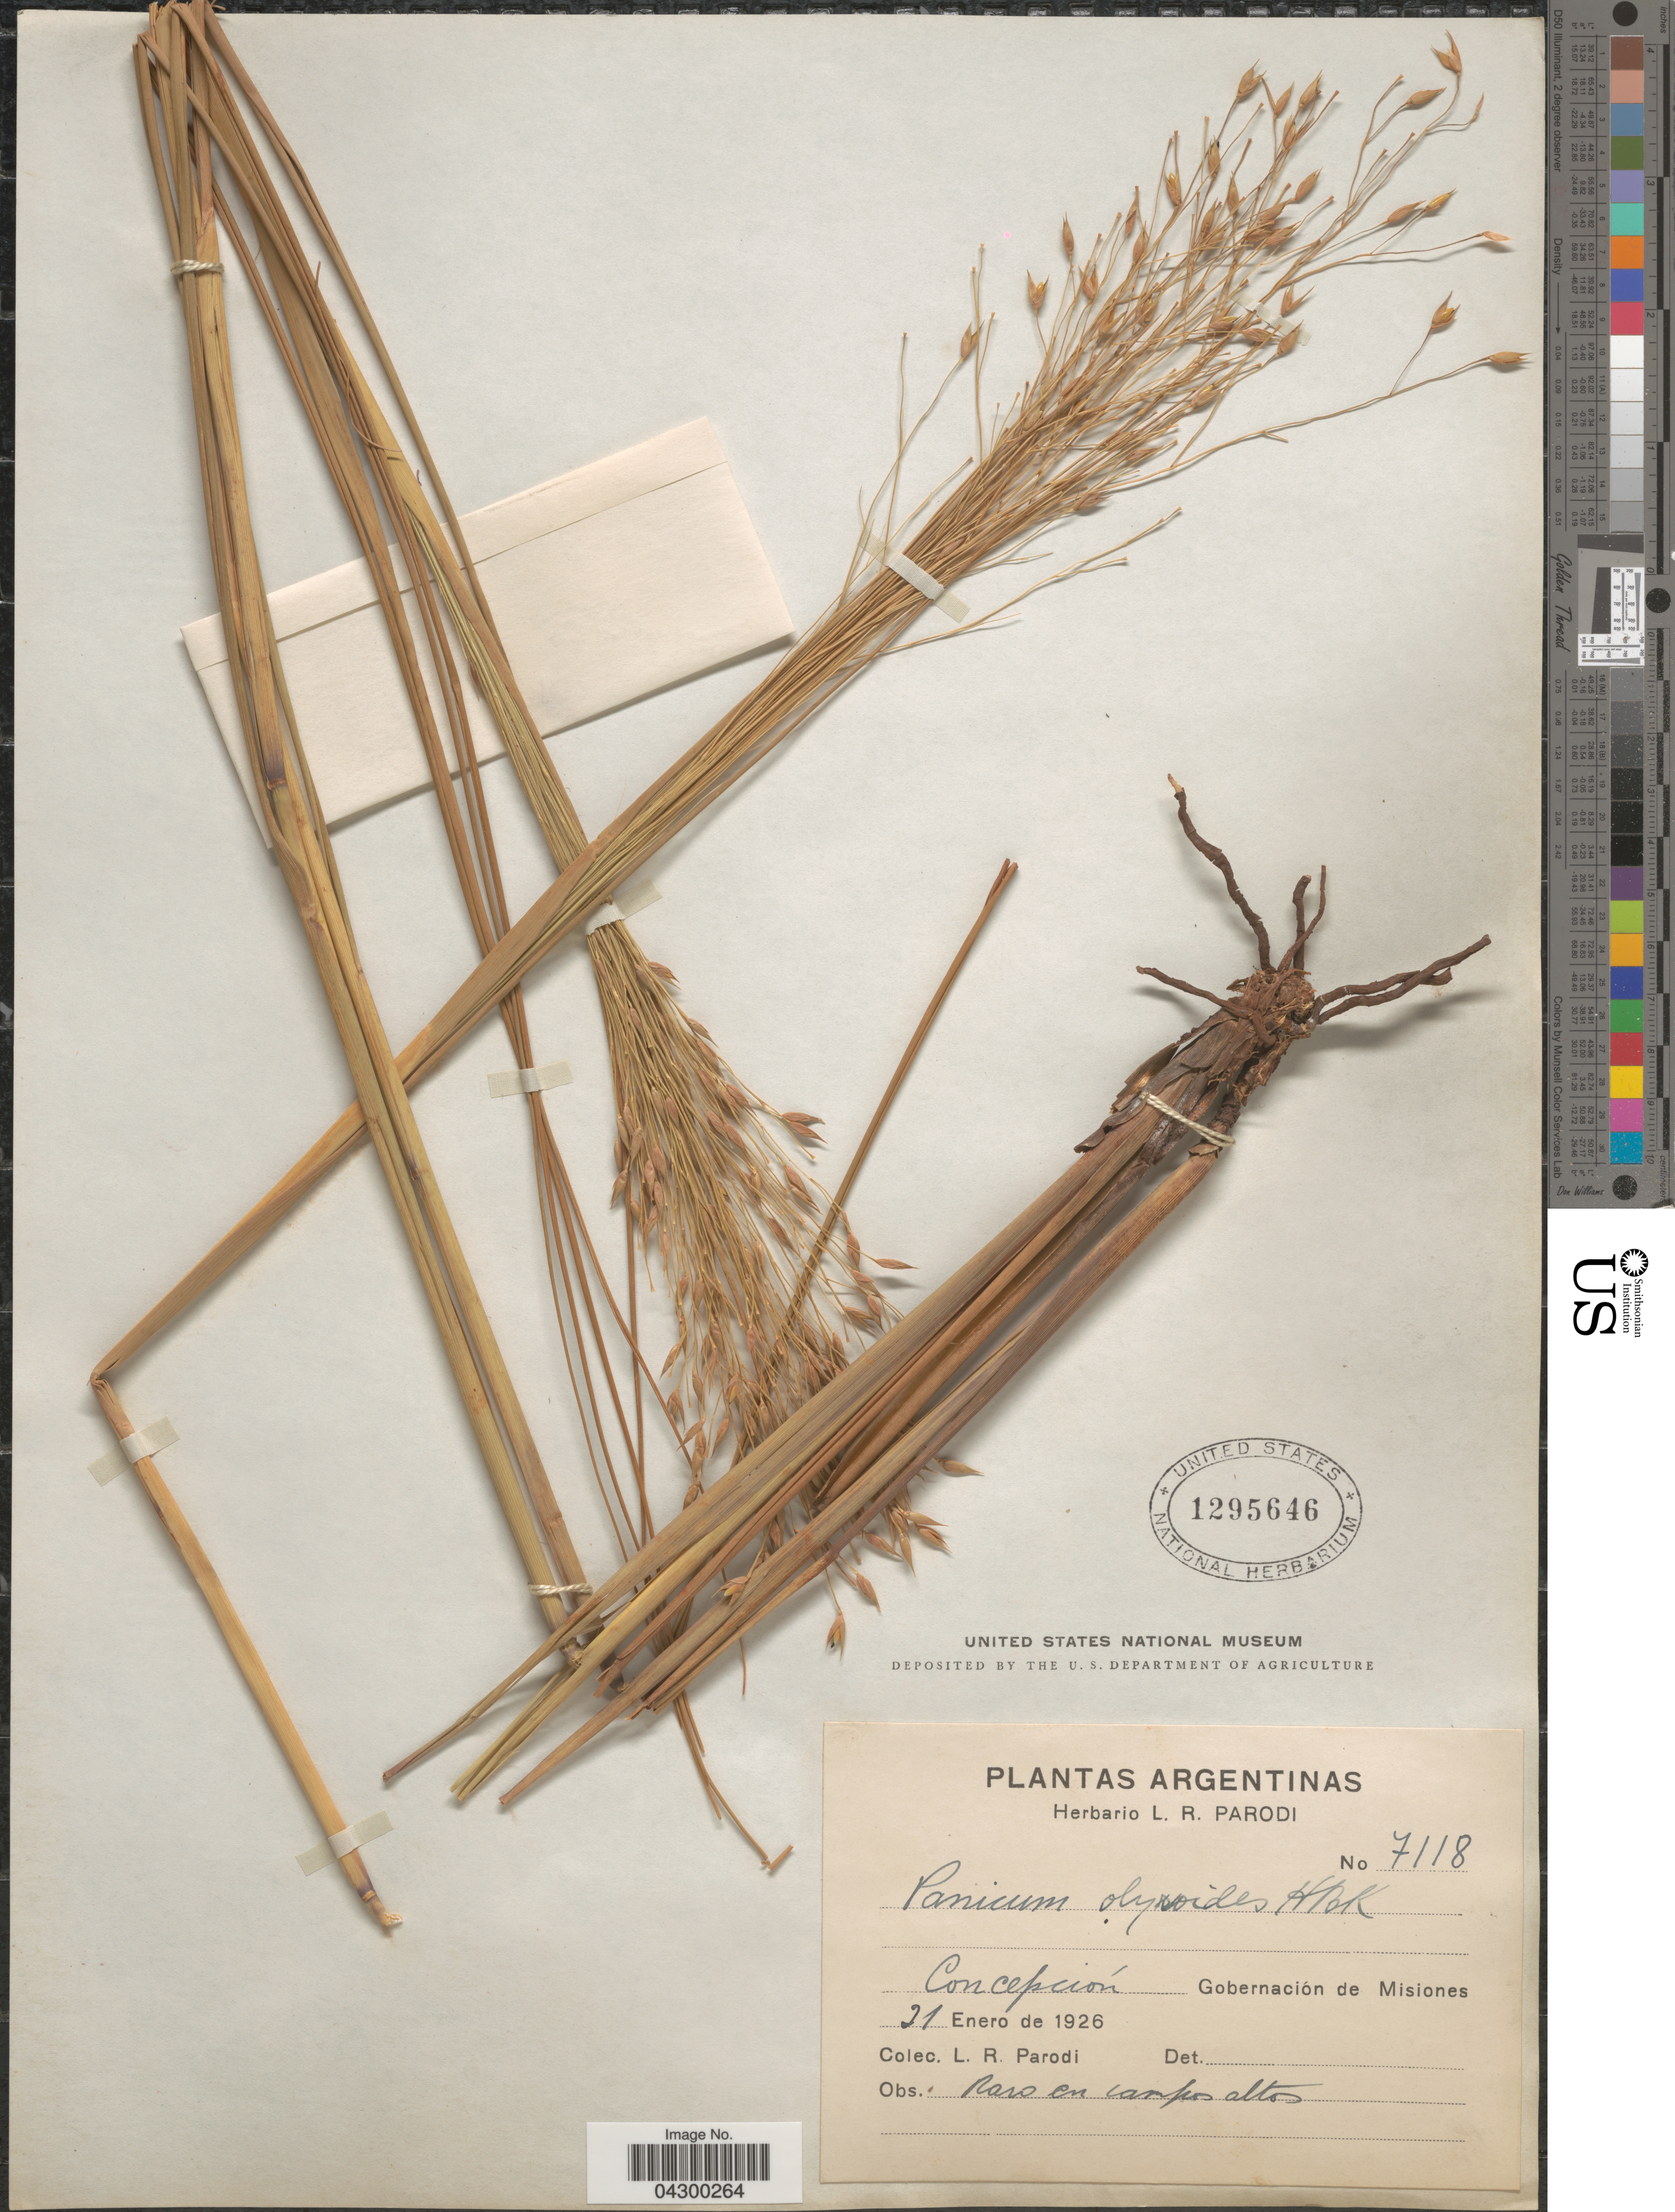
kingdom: Plantae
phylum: Tracheophyta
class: Liliopsida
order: Poales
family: Poaceae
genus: Panicum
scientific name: Panicum olyroides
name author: Kunth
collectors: L. R. Parodi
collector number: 7118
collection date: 1926-01-21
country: Argentina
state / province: Misiones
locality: Concepción. Gobernación de Misiones.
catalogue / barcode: US 1295646